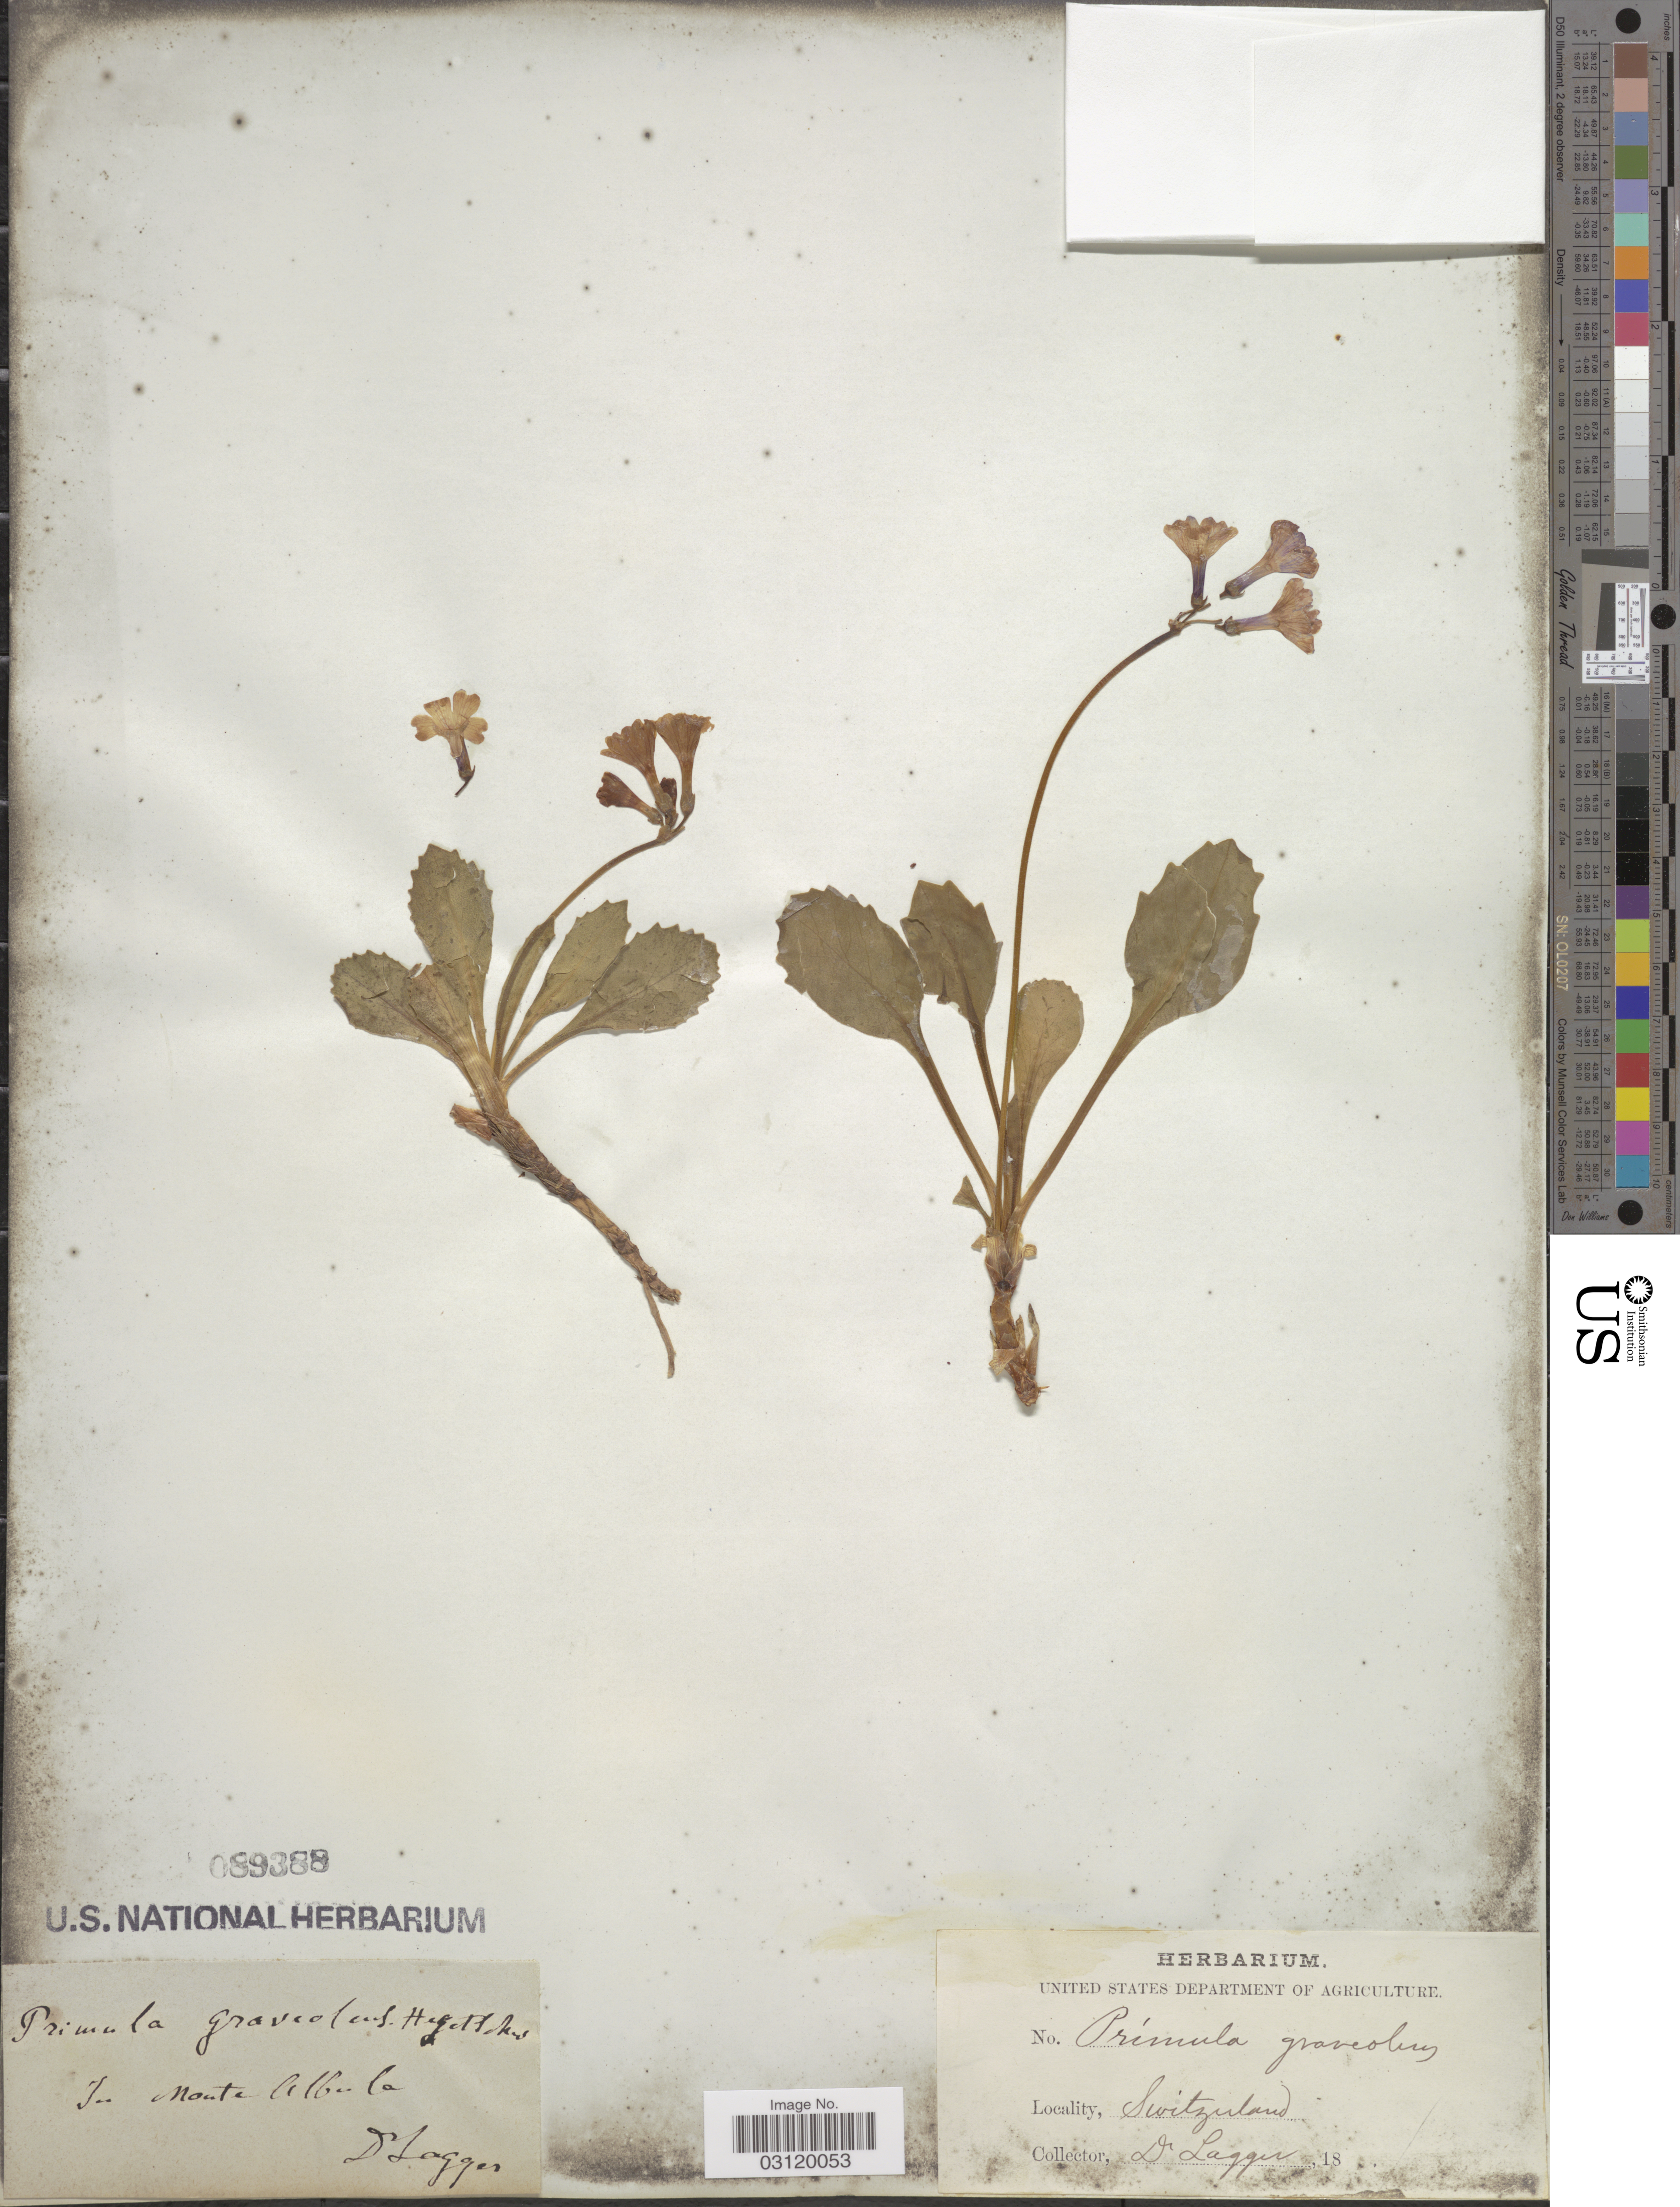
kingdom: Plantae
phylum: Tracheophyta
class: Magnoliopsida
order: Ericales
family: Primulaceae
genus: Primula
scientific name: Primula graveolens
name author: Hegetschw.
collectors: F. J. Lagger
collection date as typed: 18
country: Switzerland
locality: In monte Albula.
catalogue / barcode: US 89388